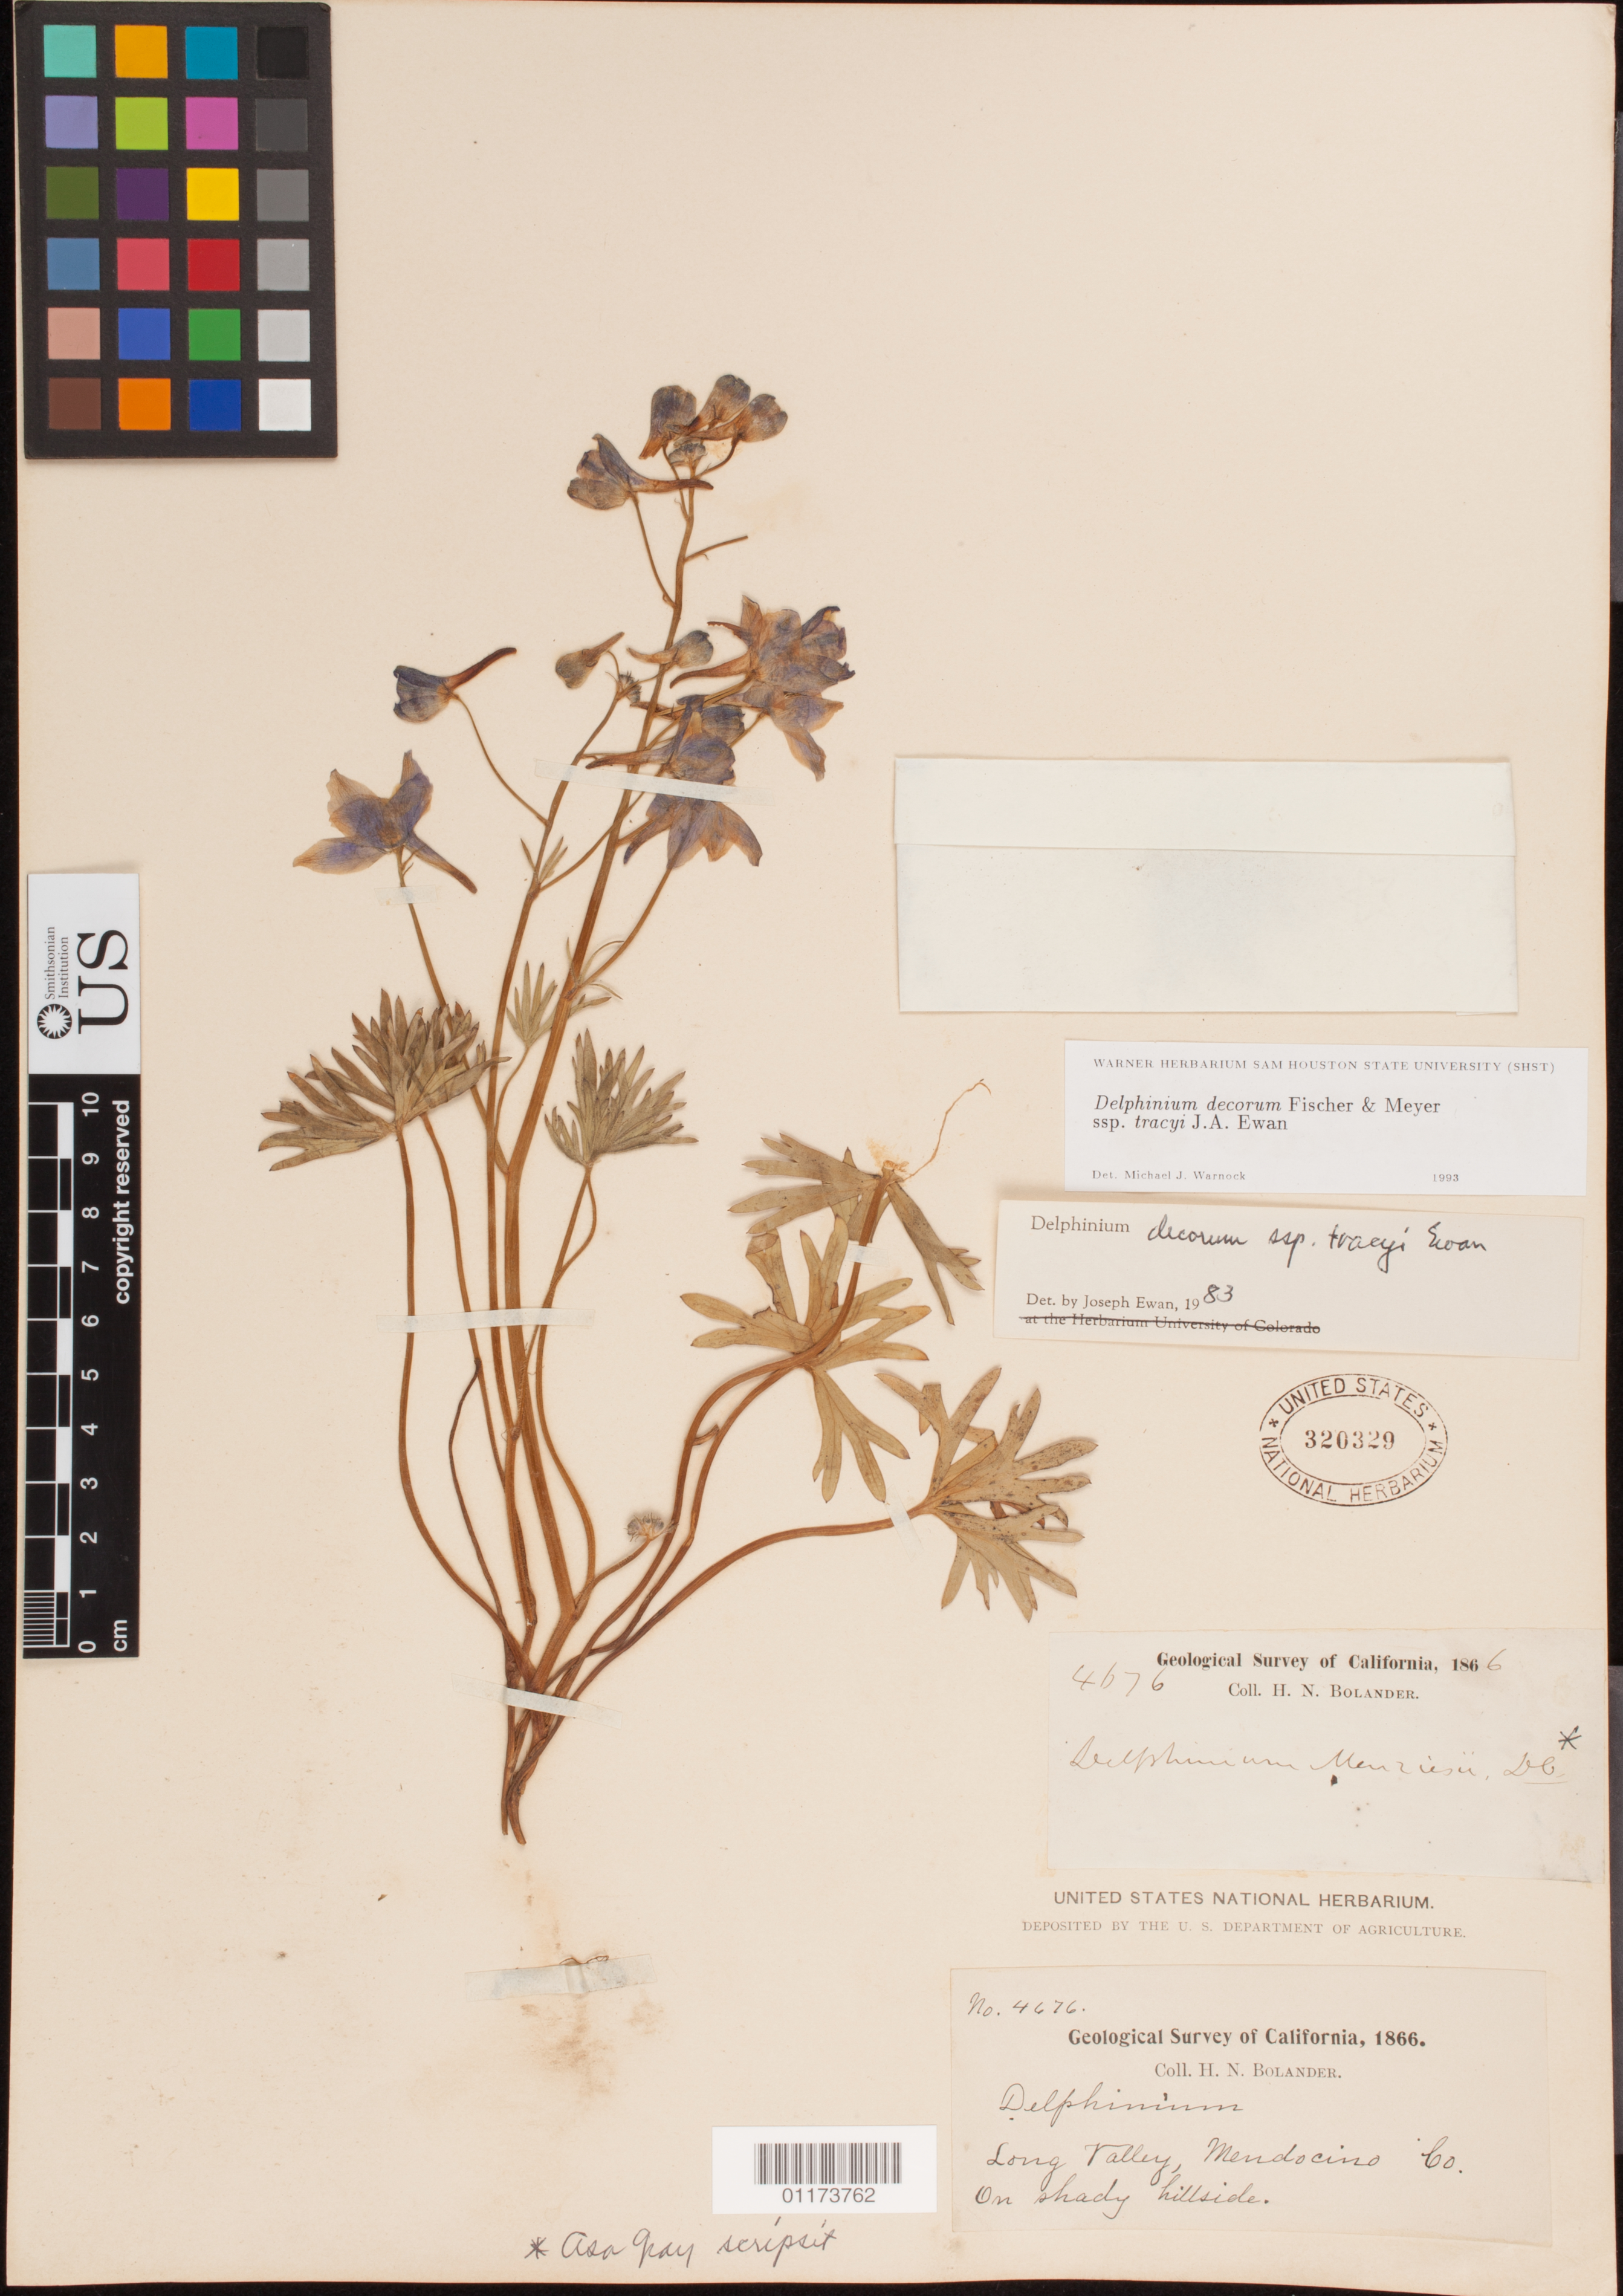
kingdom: Plantae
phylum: Tracheophyta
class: Magnoliopsida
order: Ranunculales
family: Ranunculaceae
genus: Delphinium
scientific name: Delphinium decorum subsp. tracyi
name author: Ewan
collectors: H. Bolander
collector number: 4676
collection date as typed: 1866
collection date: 1866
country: United States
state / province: California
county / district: Mendocino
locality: Long Valley.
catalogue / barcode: US 320329